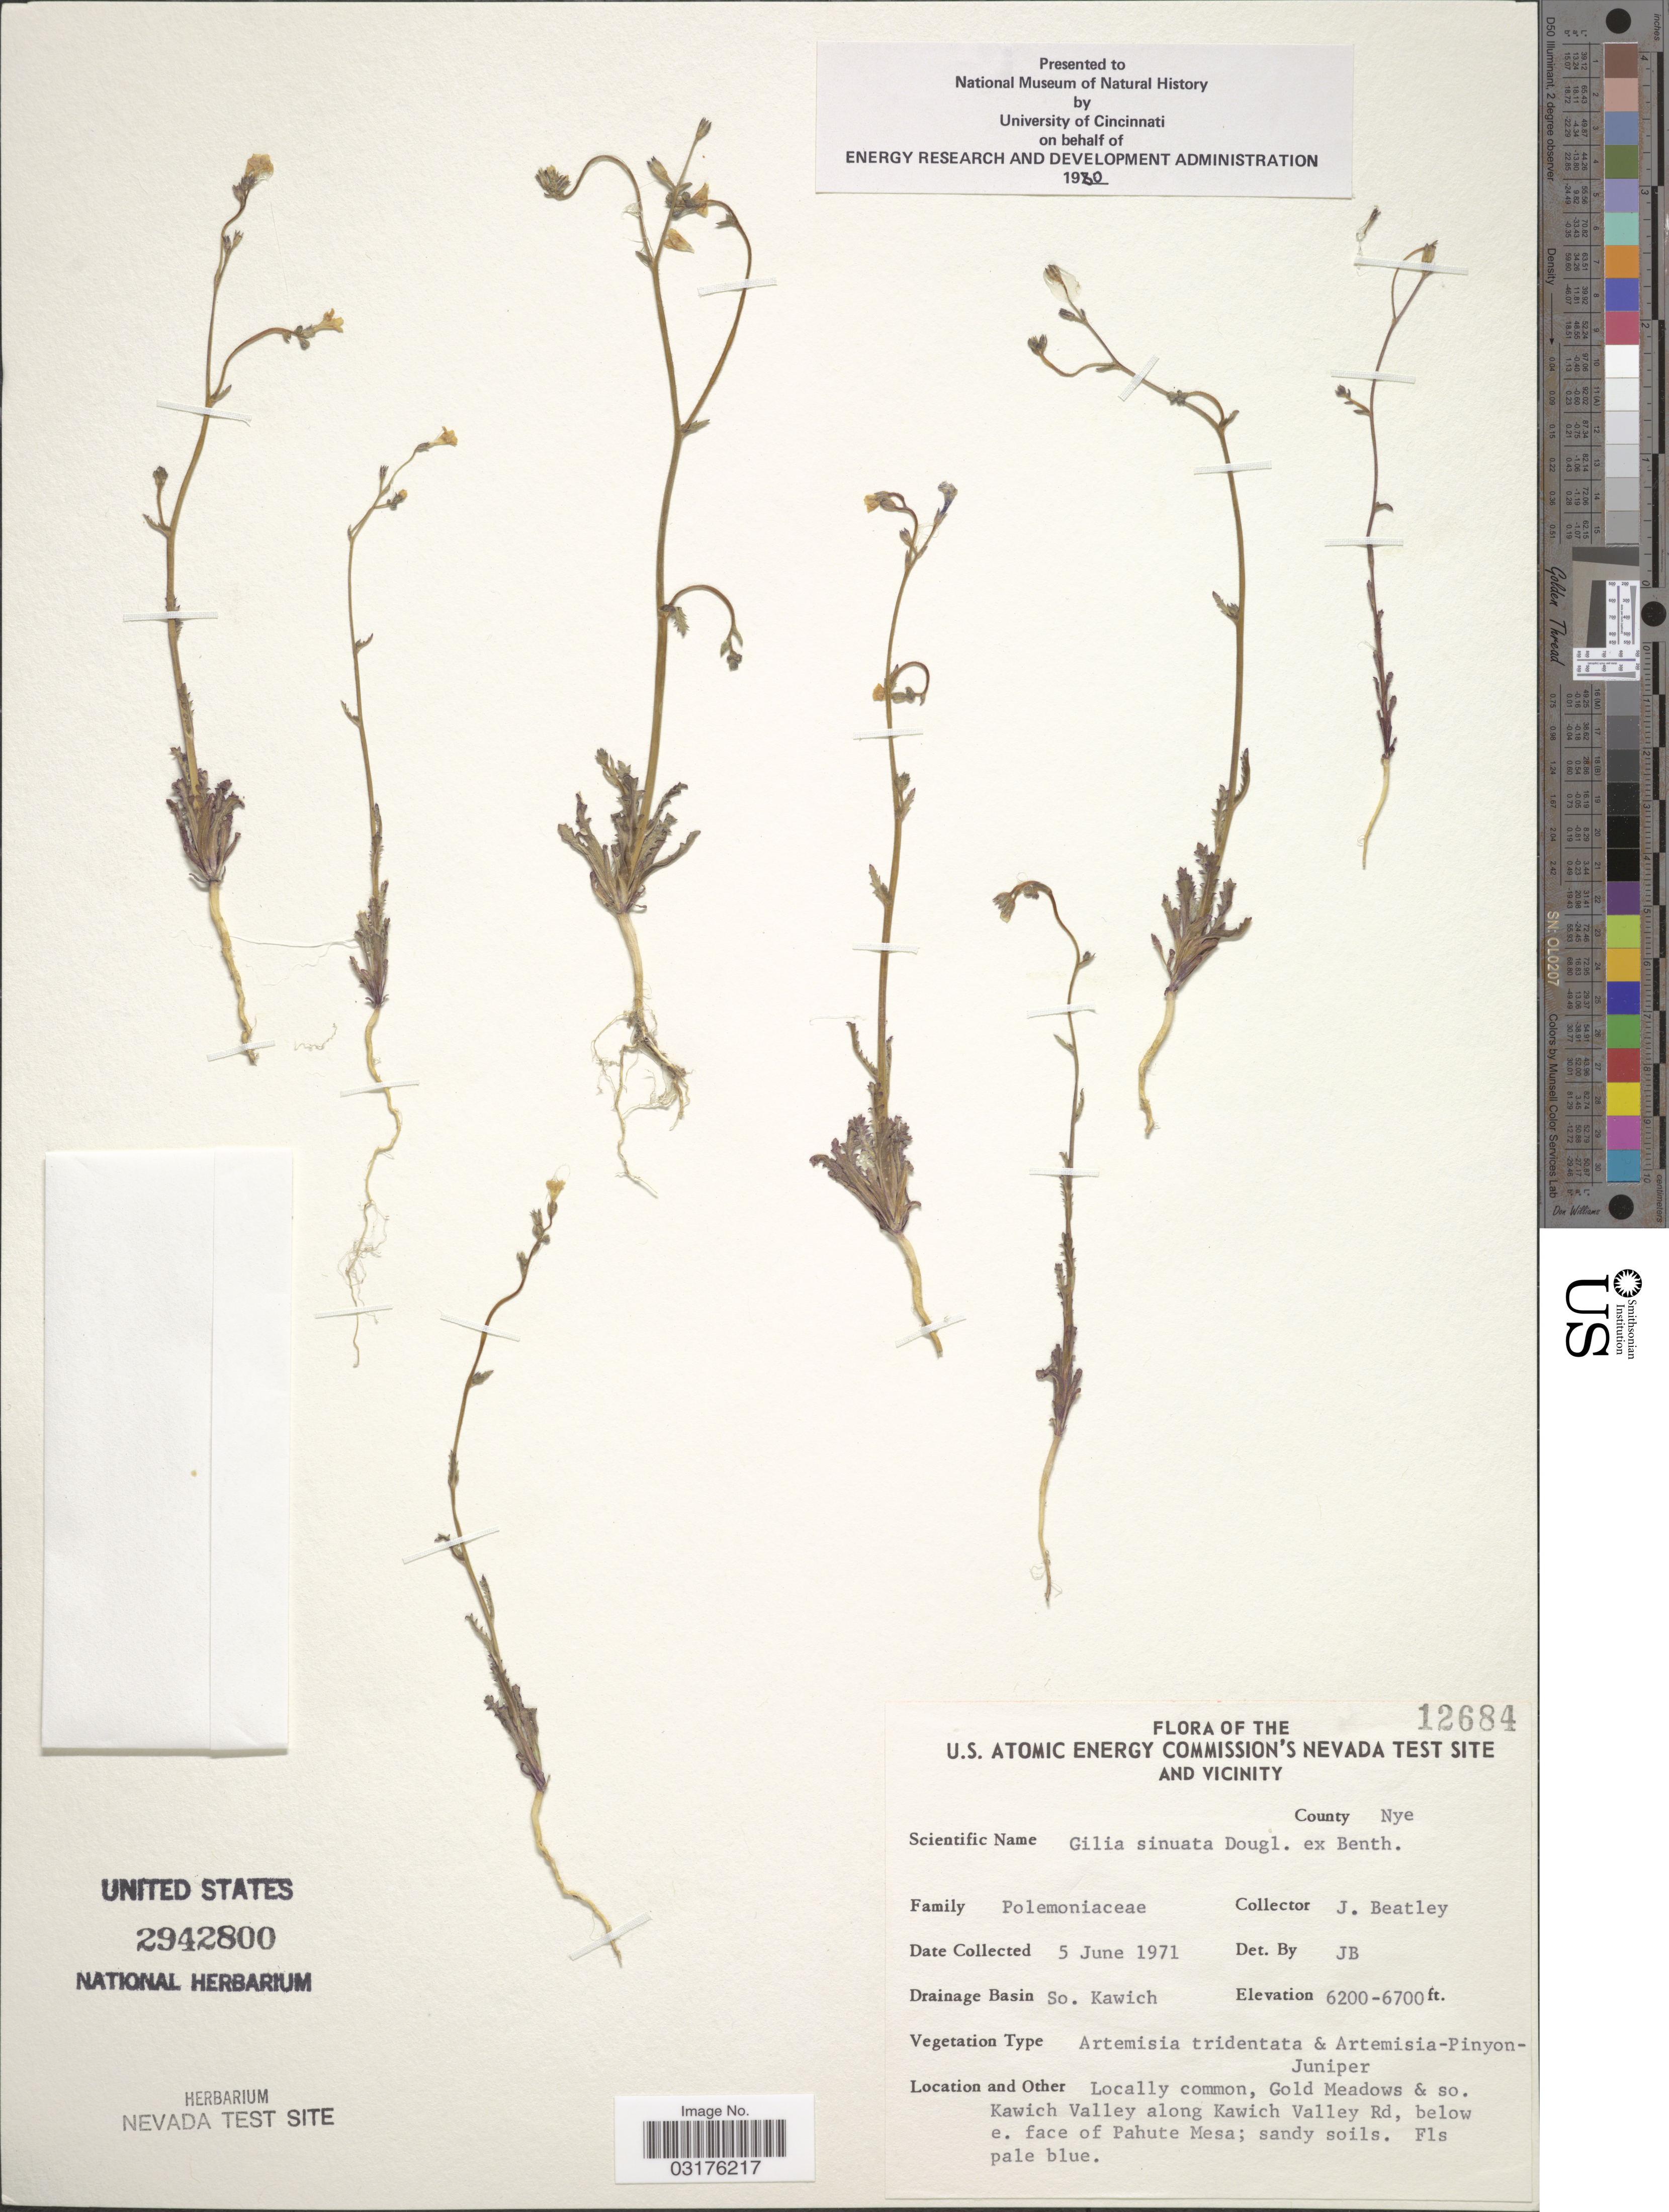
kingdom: Plantae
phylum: Tracheophyta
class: Magnoliopsida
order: Ericales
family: Polemoniaceae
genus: Gilia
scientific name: Gilia sinuata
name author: Douglas ex Benth.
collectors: J. C. Beatley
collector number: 12684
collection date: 1971-06-05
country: United States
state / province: Nevada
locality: The U.S. Atomic Energy Commission's Nevada Test Site And Vicinity, County Nye, Drainage Basin So. Kawich, Locally common, Gold Meadows & so. Kawich Valley along Kawich Valley Rd, below e. face of Pahute Mesa.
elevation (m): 1890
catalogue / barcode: US 2942800